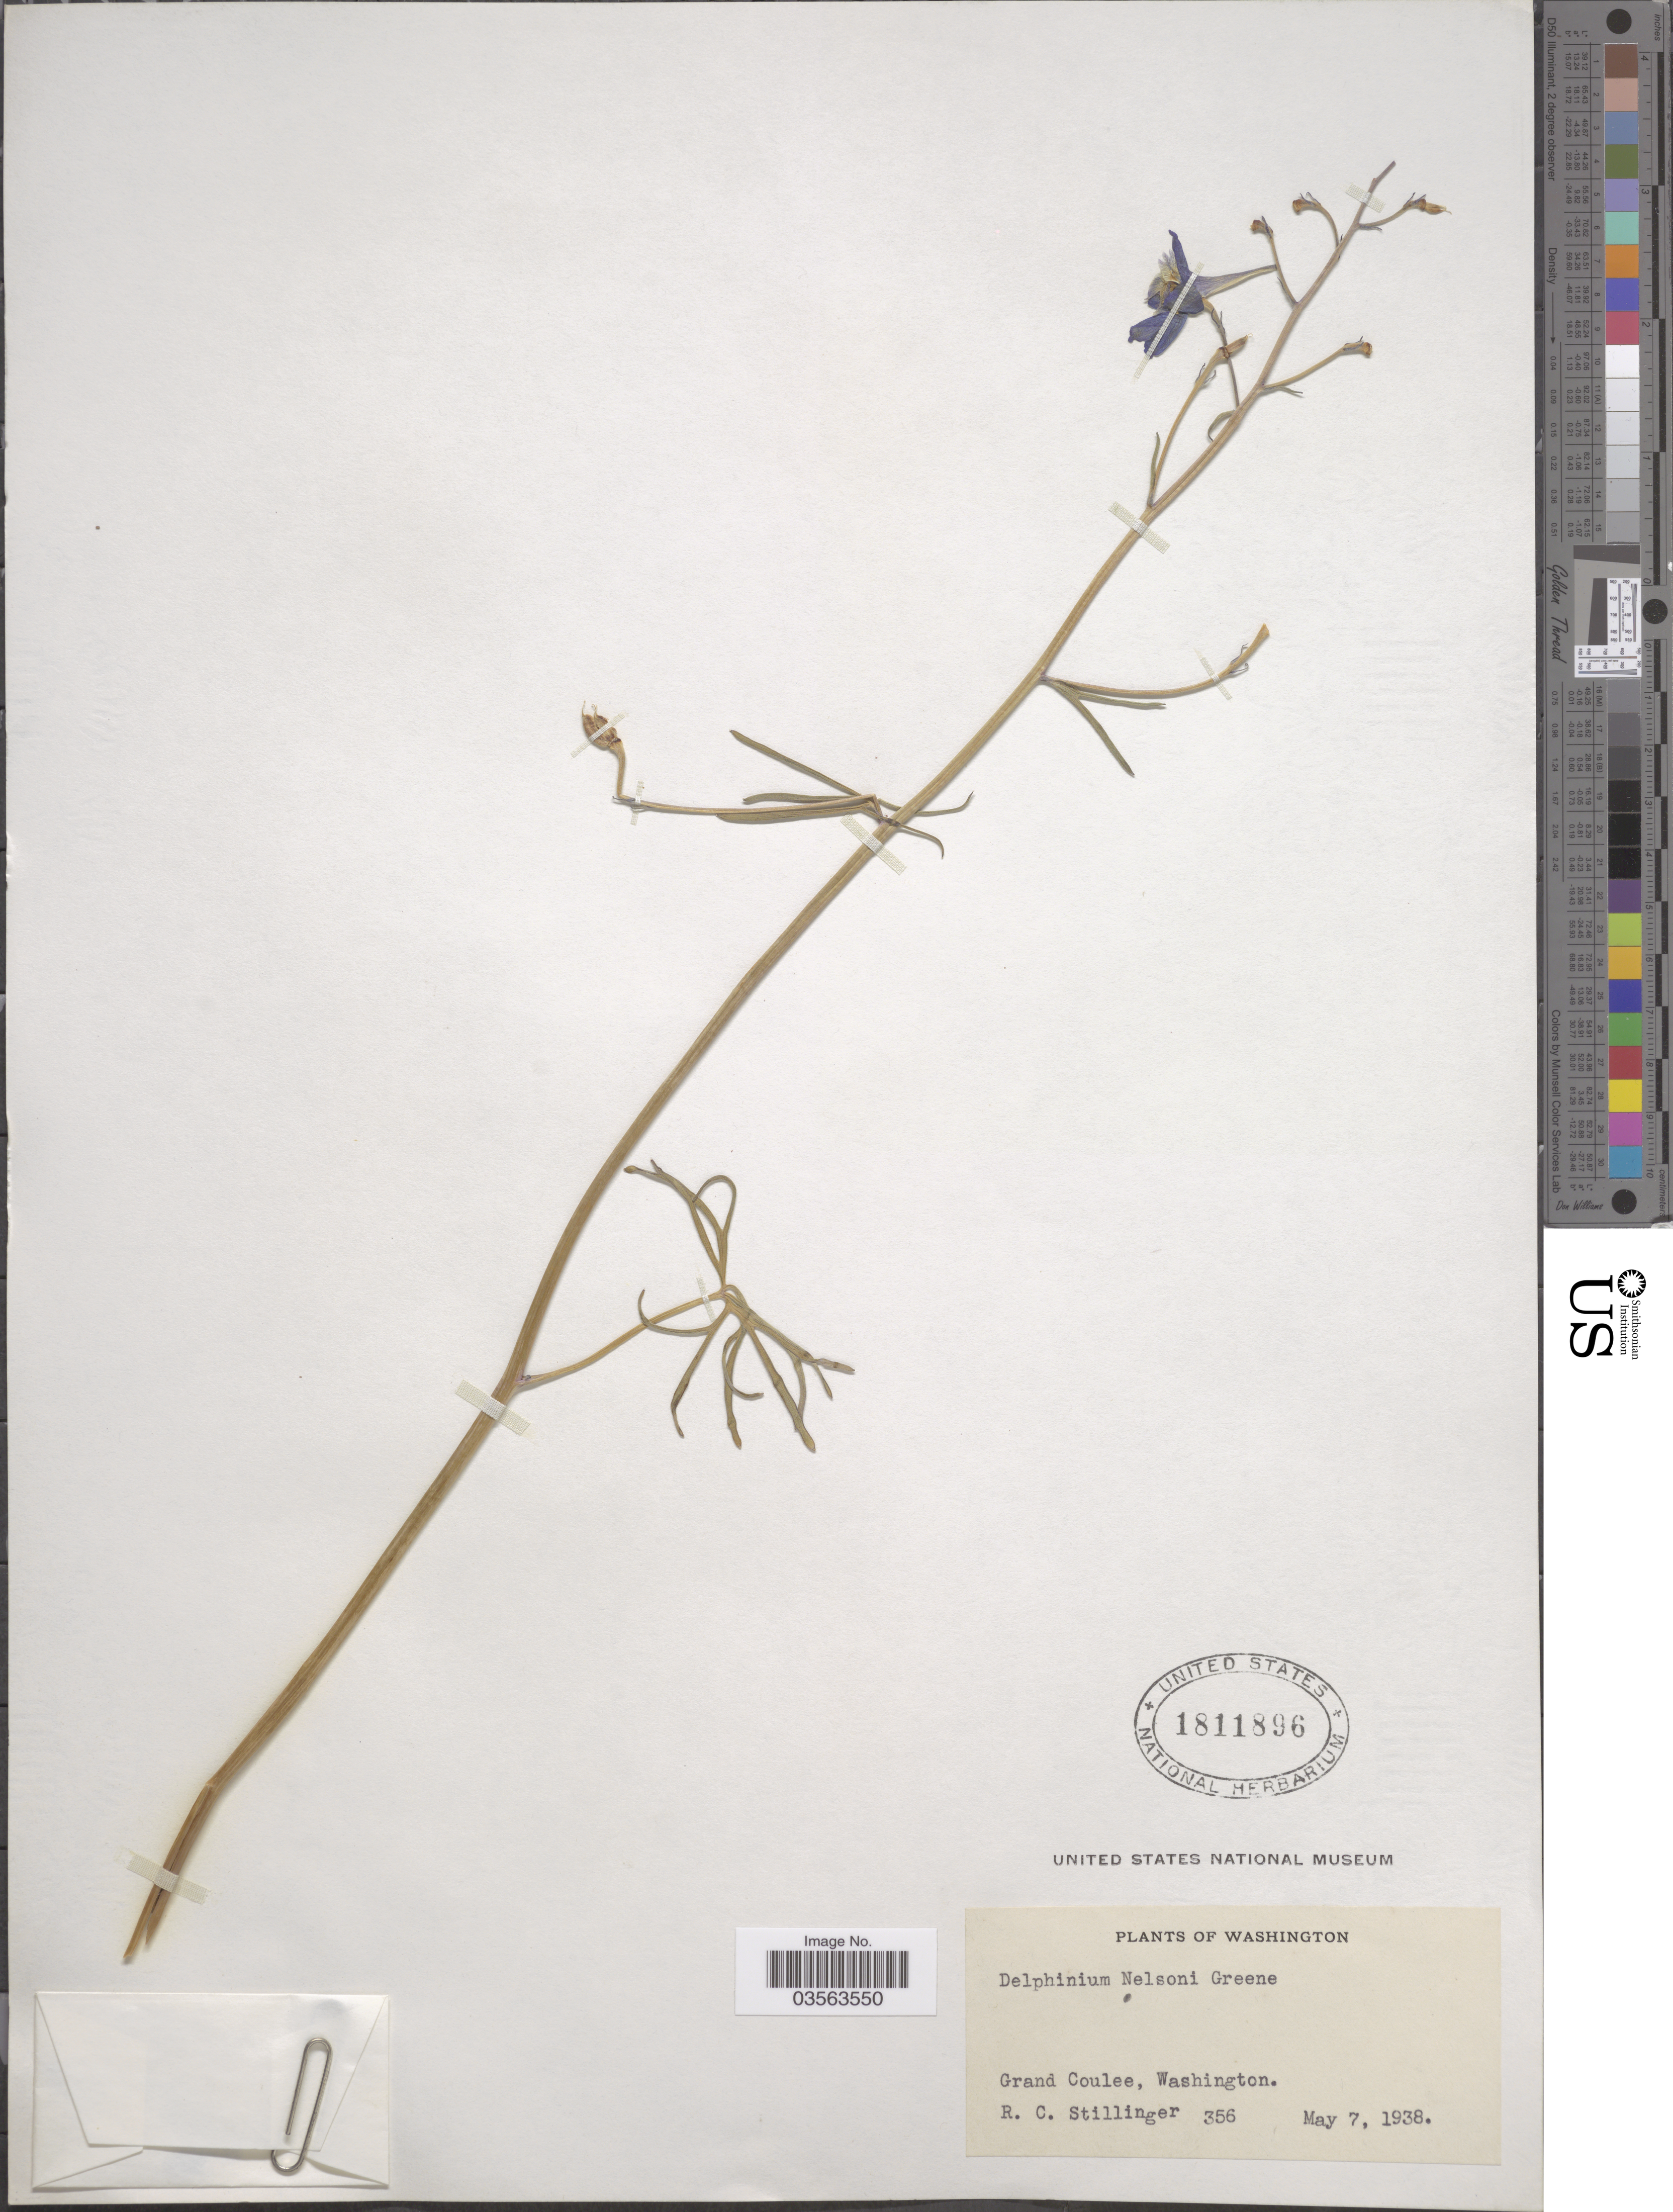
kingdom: Plantae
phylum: Tracheophyta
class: Magnoliopsida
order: Ranunculales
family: Ranunculaceae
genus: Delphinium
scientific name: Delphinium nelsonii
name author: Greene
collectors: R. Stillinger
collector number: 356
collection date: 1938-05-07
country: United States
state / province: Washington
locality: Grand Coulee.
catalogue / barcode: US 1811896